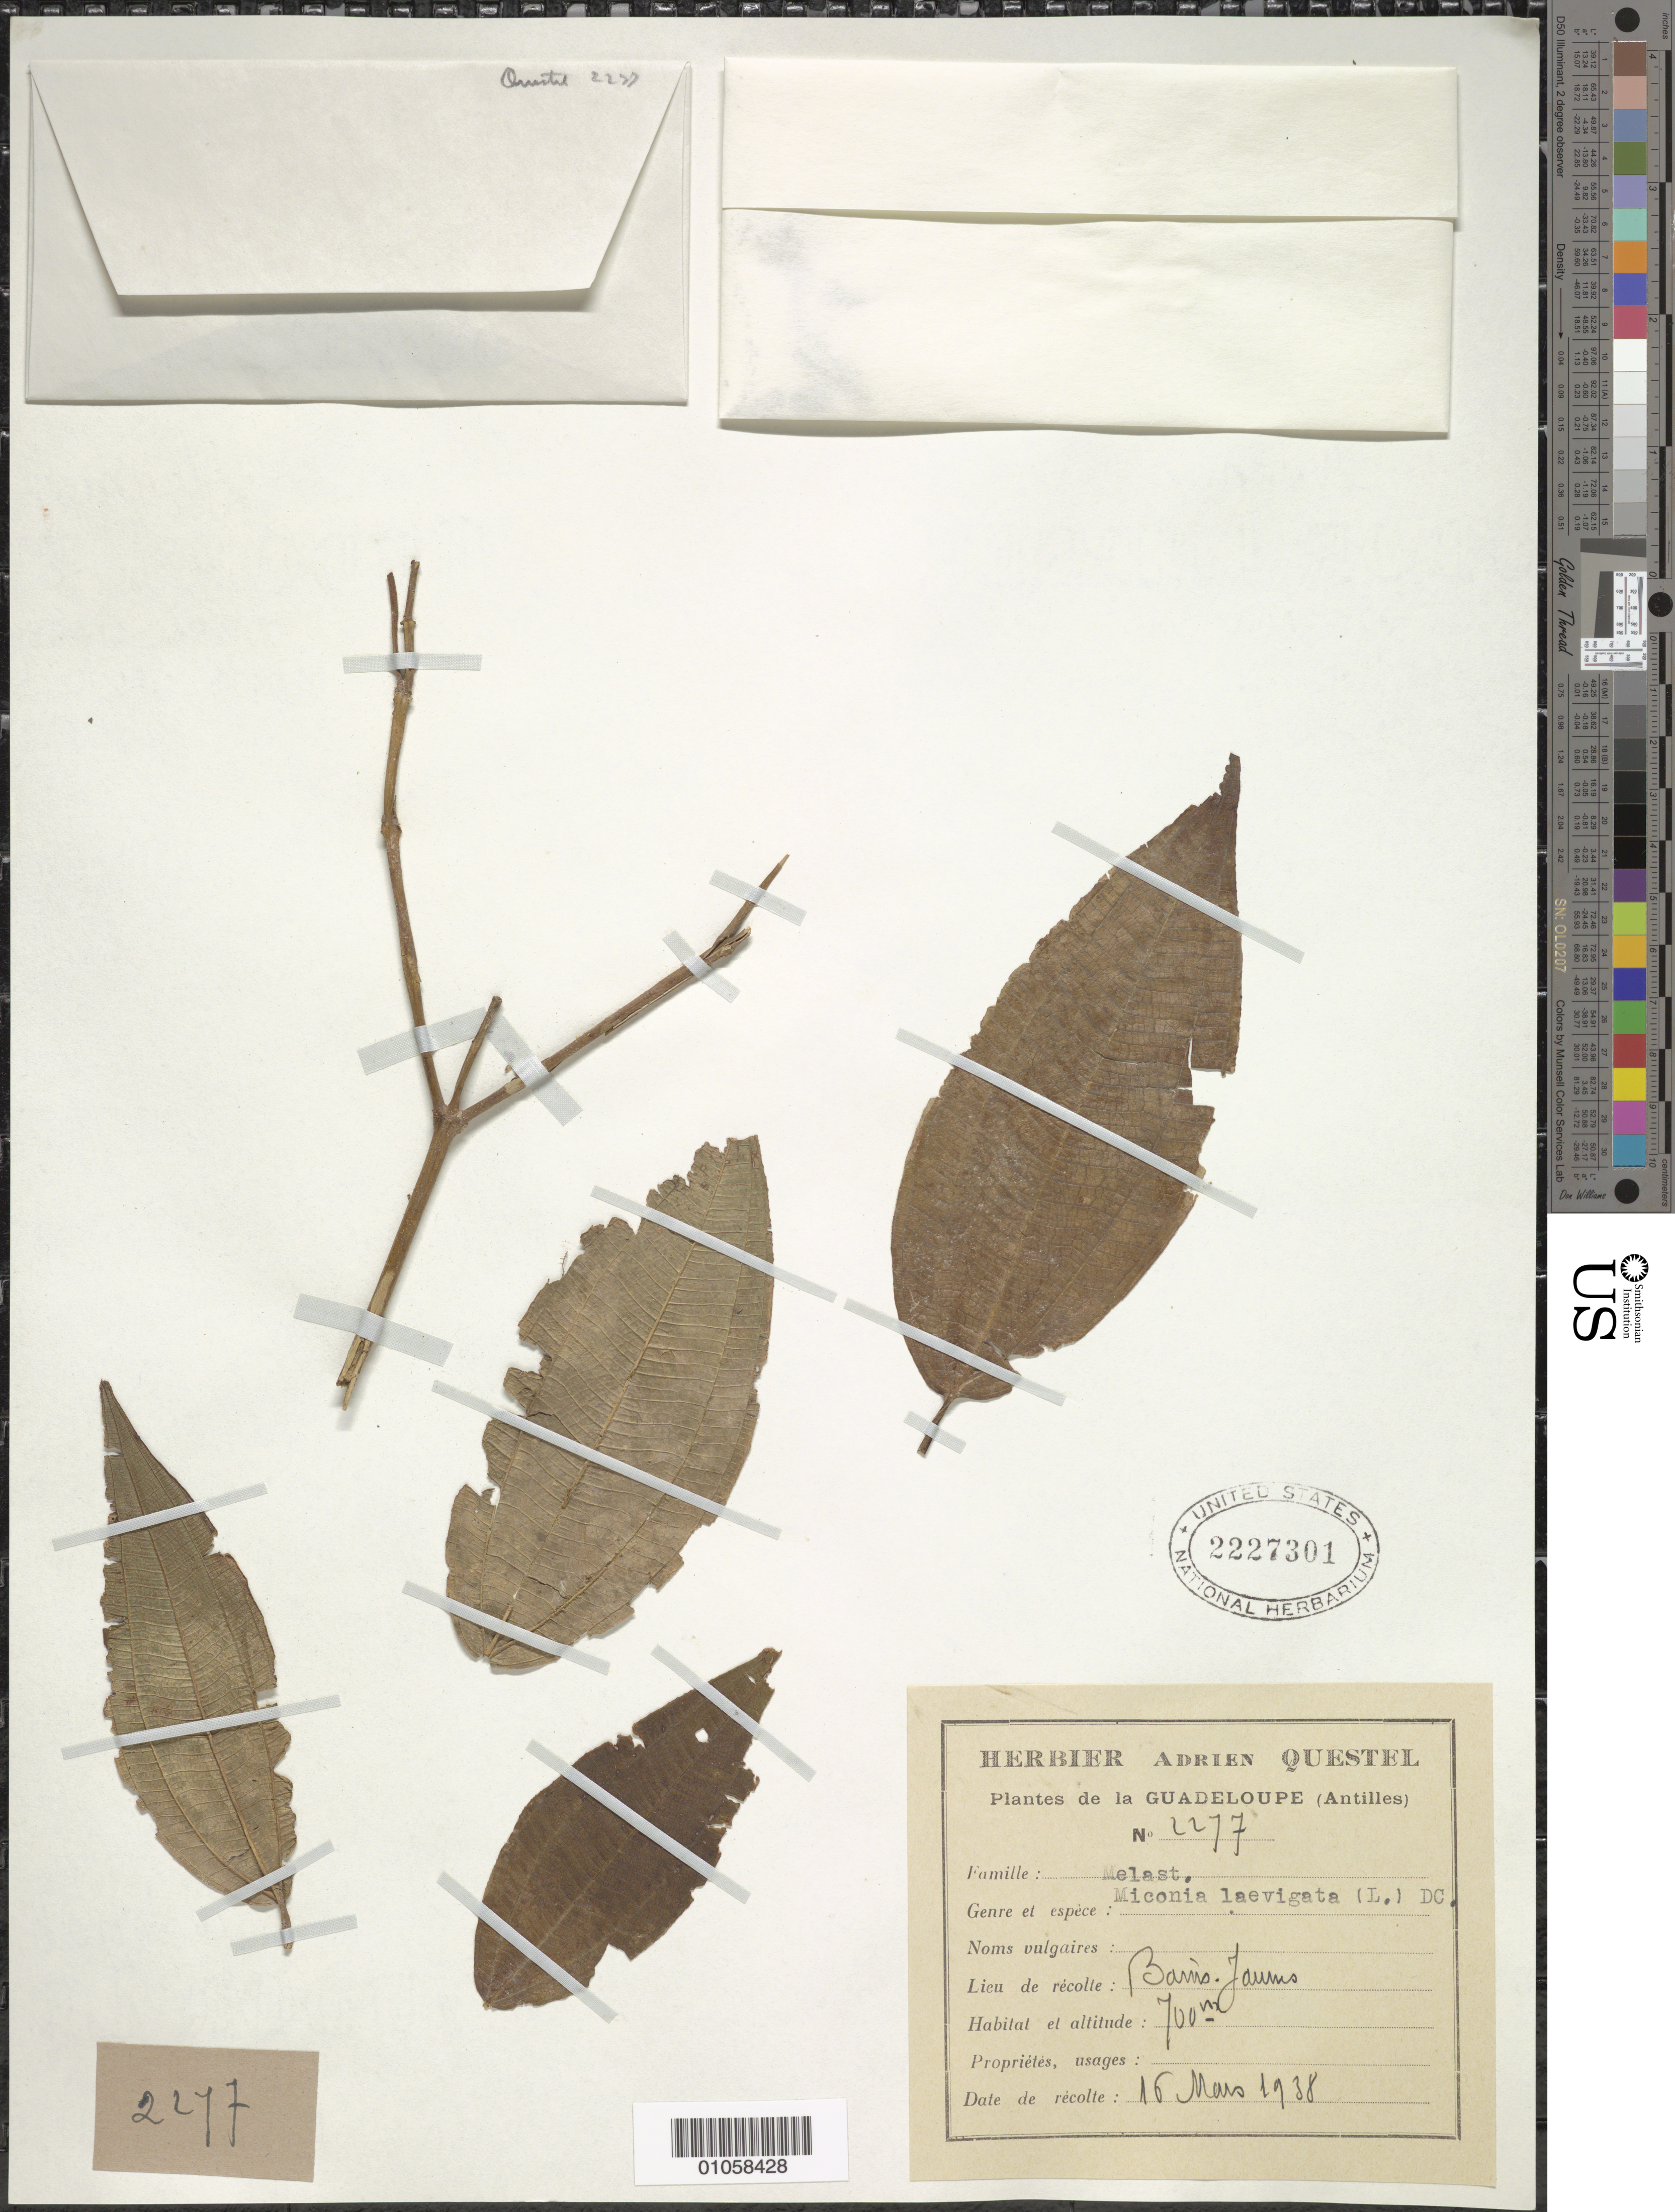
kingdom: Plantae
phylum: Tracheophyta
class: Magnoliopsida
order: Myrtales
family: Melastomataceae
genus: Miconia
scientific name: Miconia laevigata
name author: (L.) D. Don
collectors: A. Questel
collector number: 2277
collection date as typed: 16 Mar 1938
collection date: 1938-03-16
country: Guadeloupe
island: Basse Terre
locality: Bains Jaunes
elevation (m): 700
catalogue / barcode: US 2227301